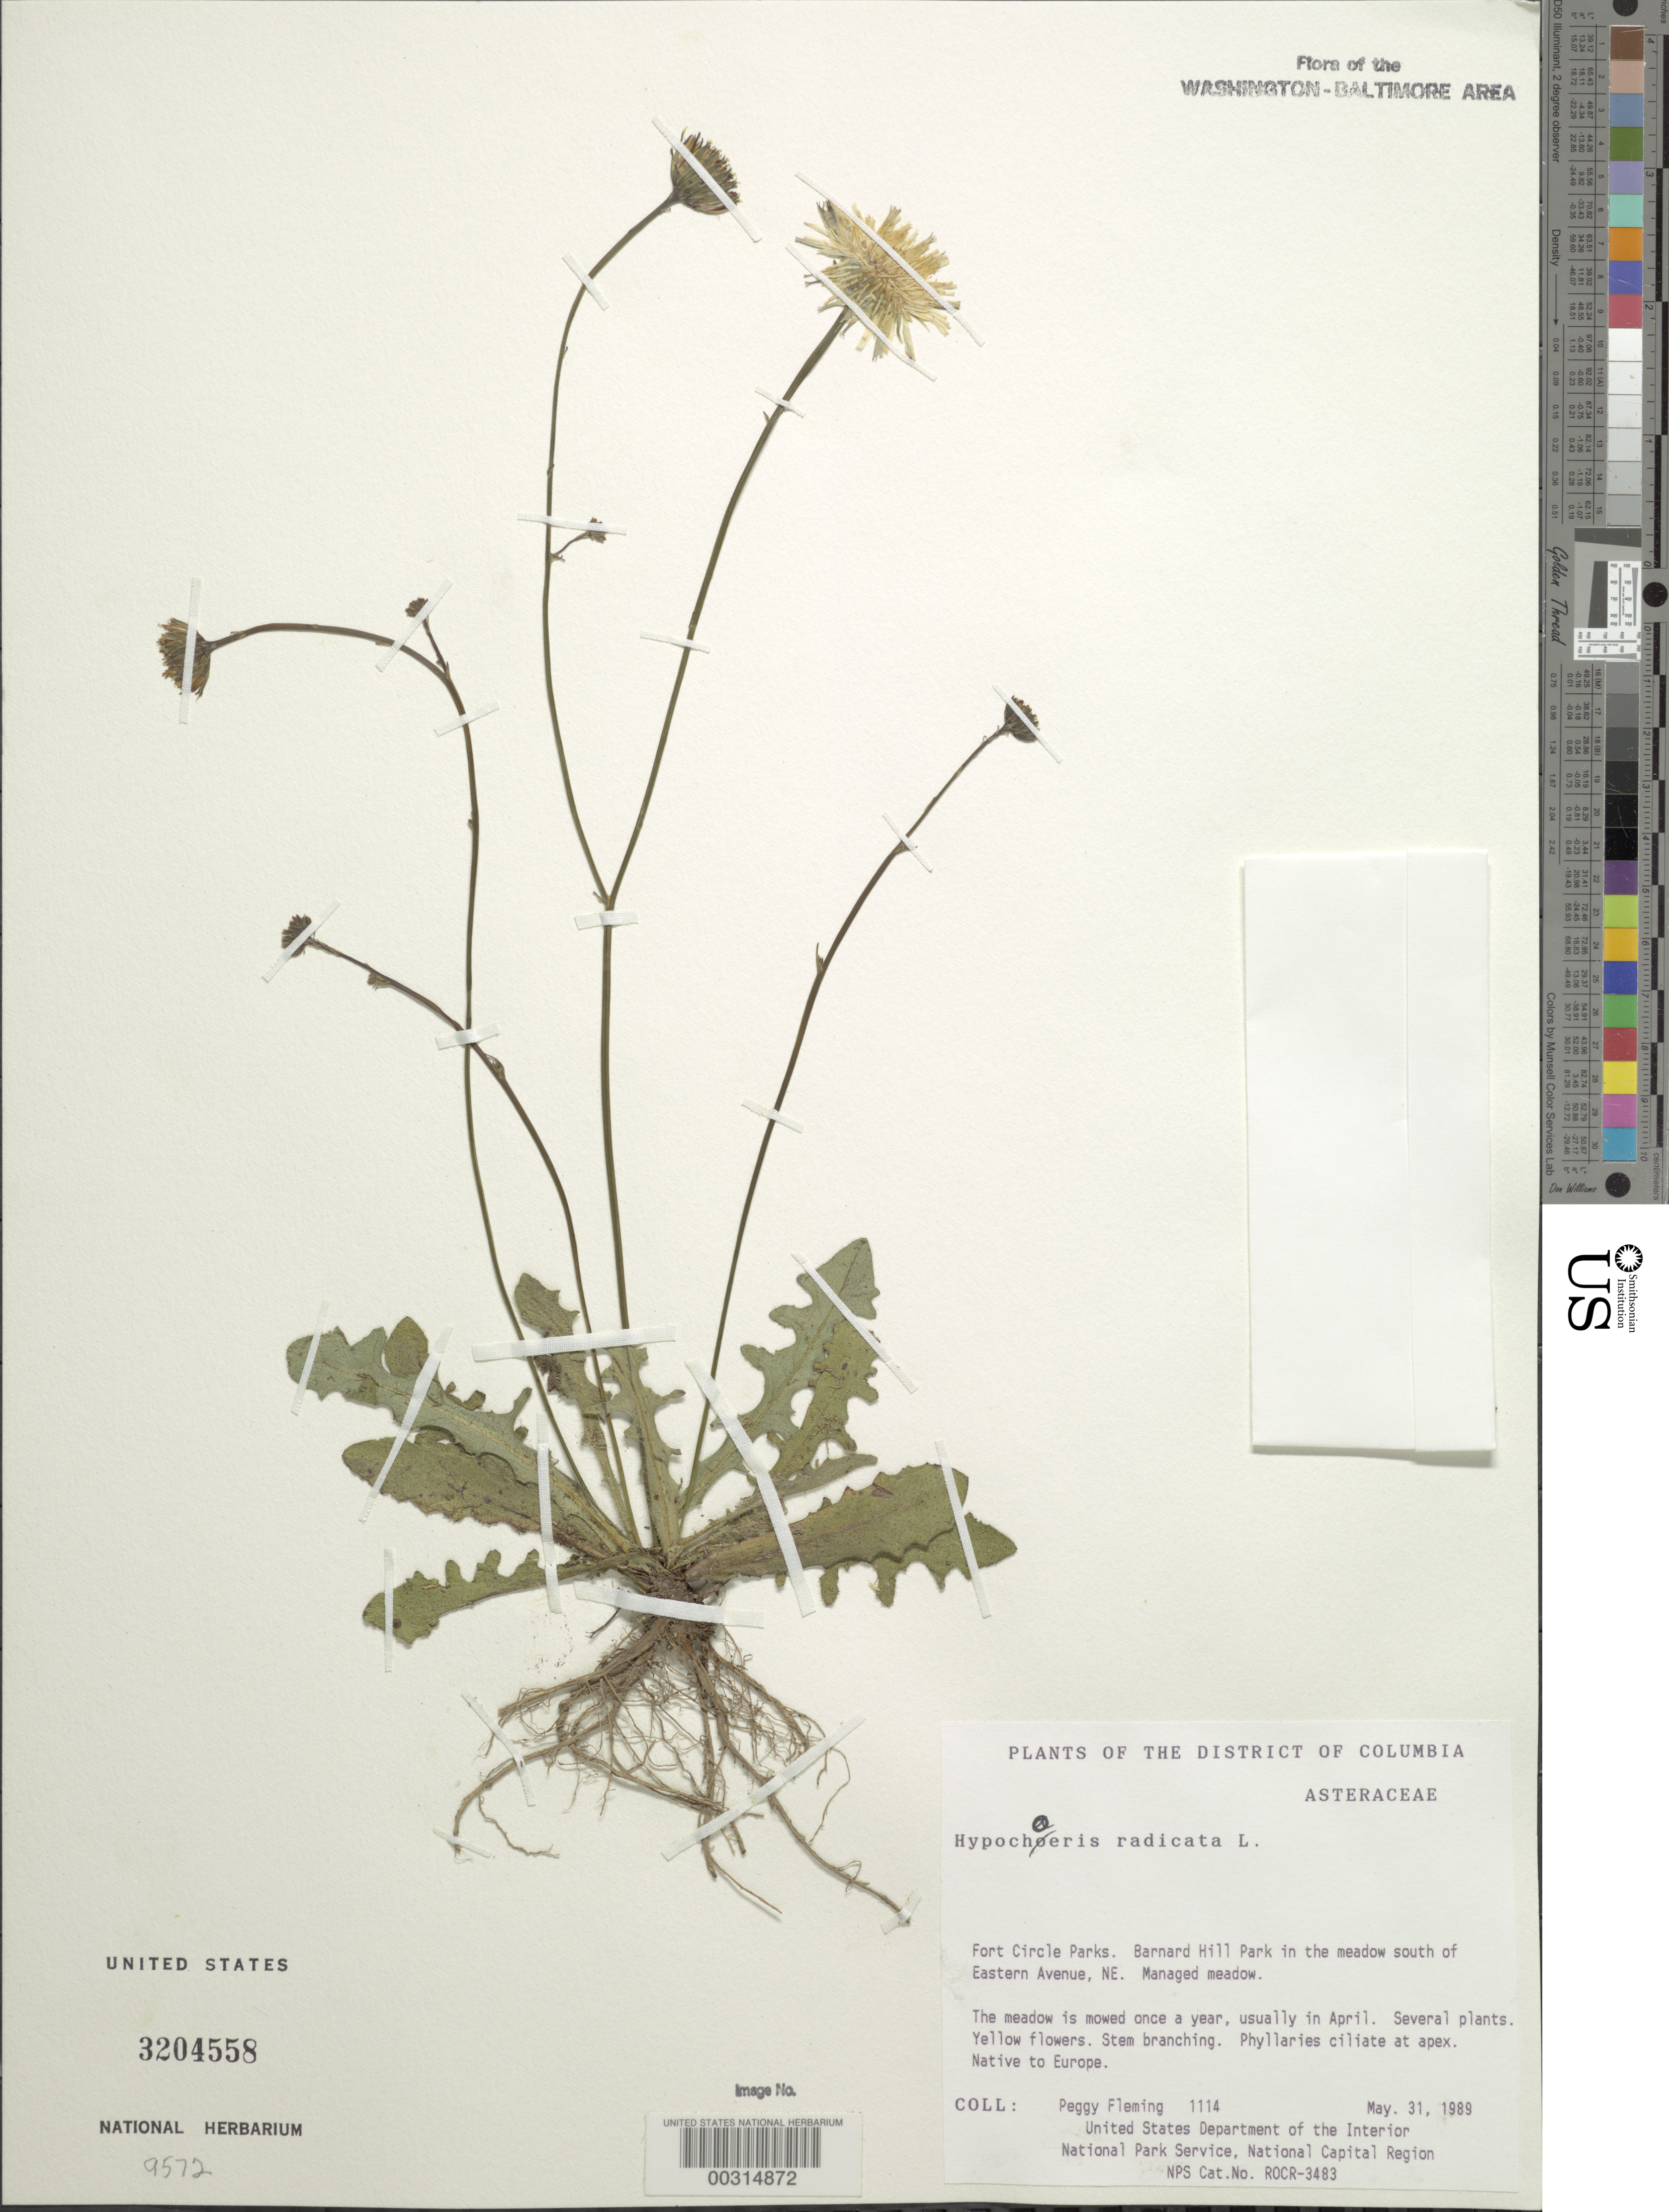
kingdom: Plantae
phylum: Tracheophyta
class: Magnoliopsida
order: Asterales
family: Asteraceae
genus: Hypochaeris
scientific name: Hypochaeris radicata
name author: L.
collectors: P. Fleming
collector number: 1114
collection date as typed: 31 May 1989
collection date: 1989-05-31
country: United States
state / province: District of Columbia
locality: Fort Circle Parks, Barnard Hill Park S of Eastern Ave NE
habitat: Managed meadow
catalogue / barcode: US 3204558